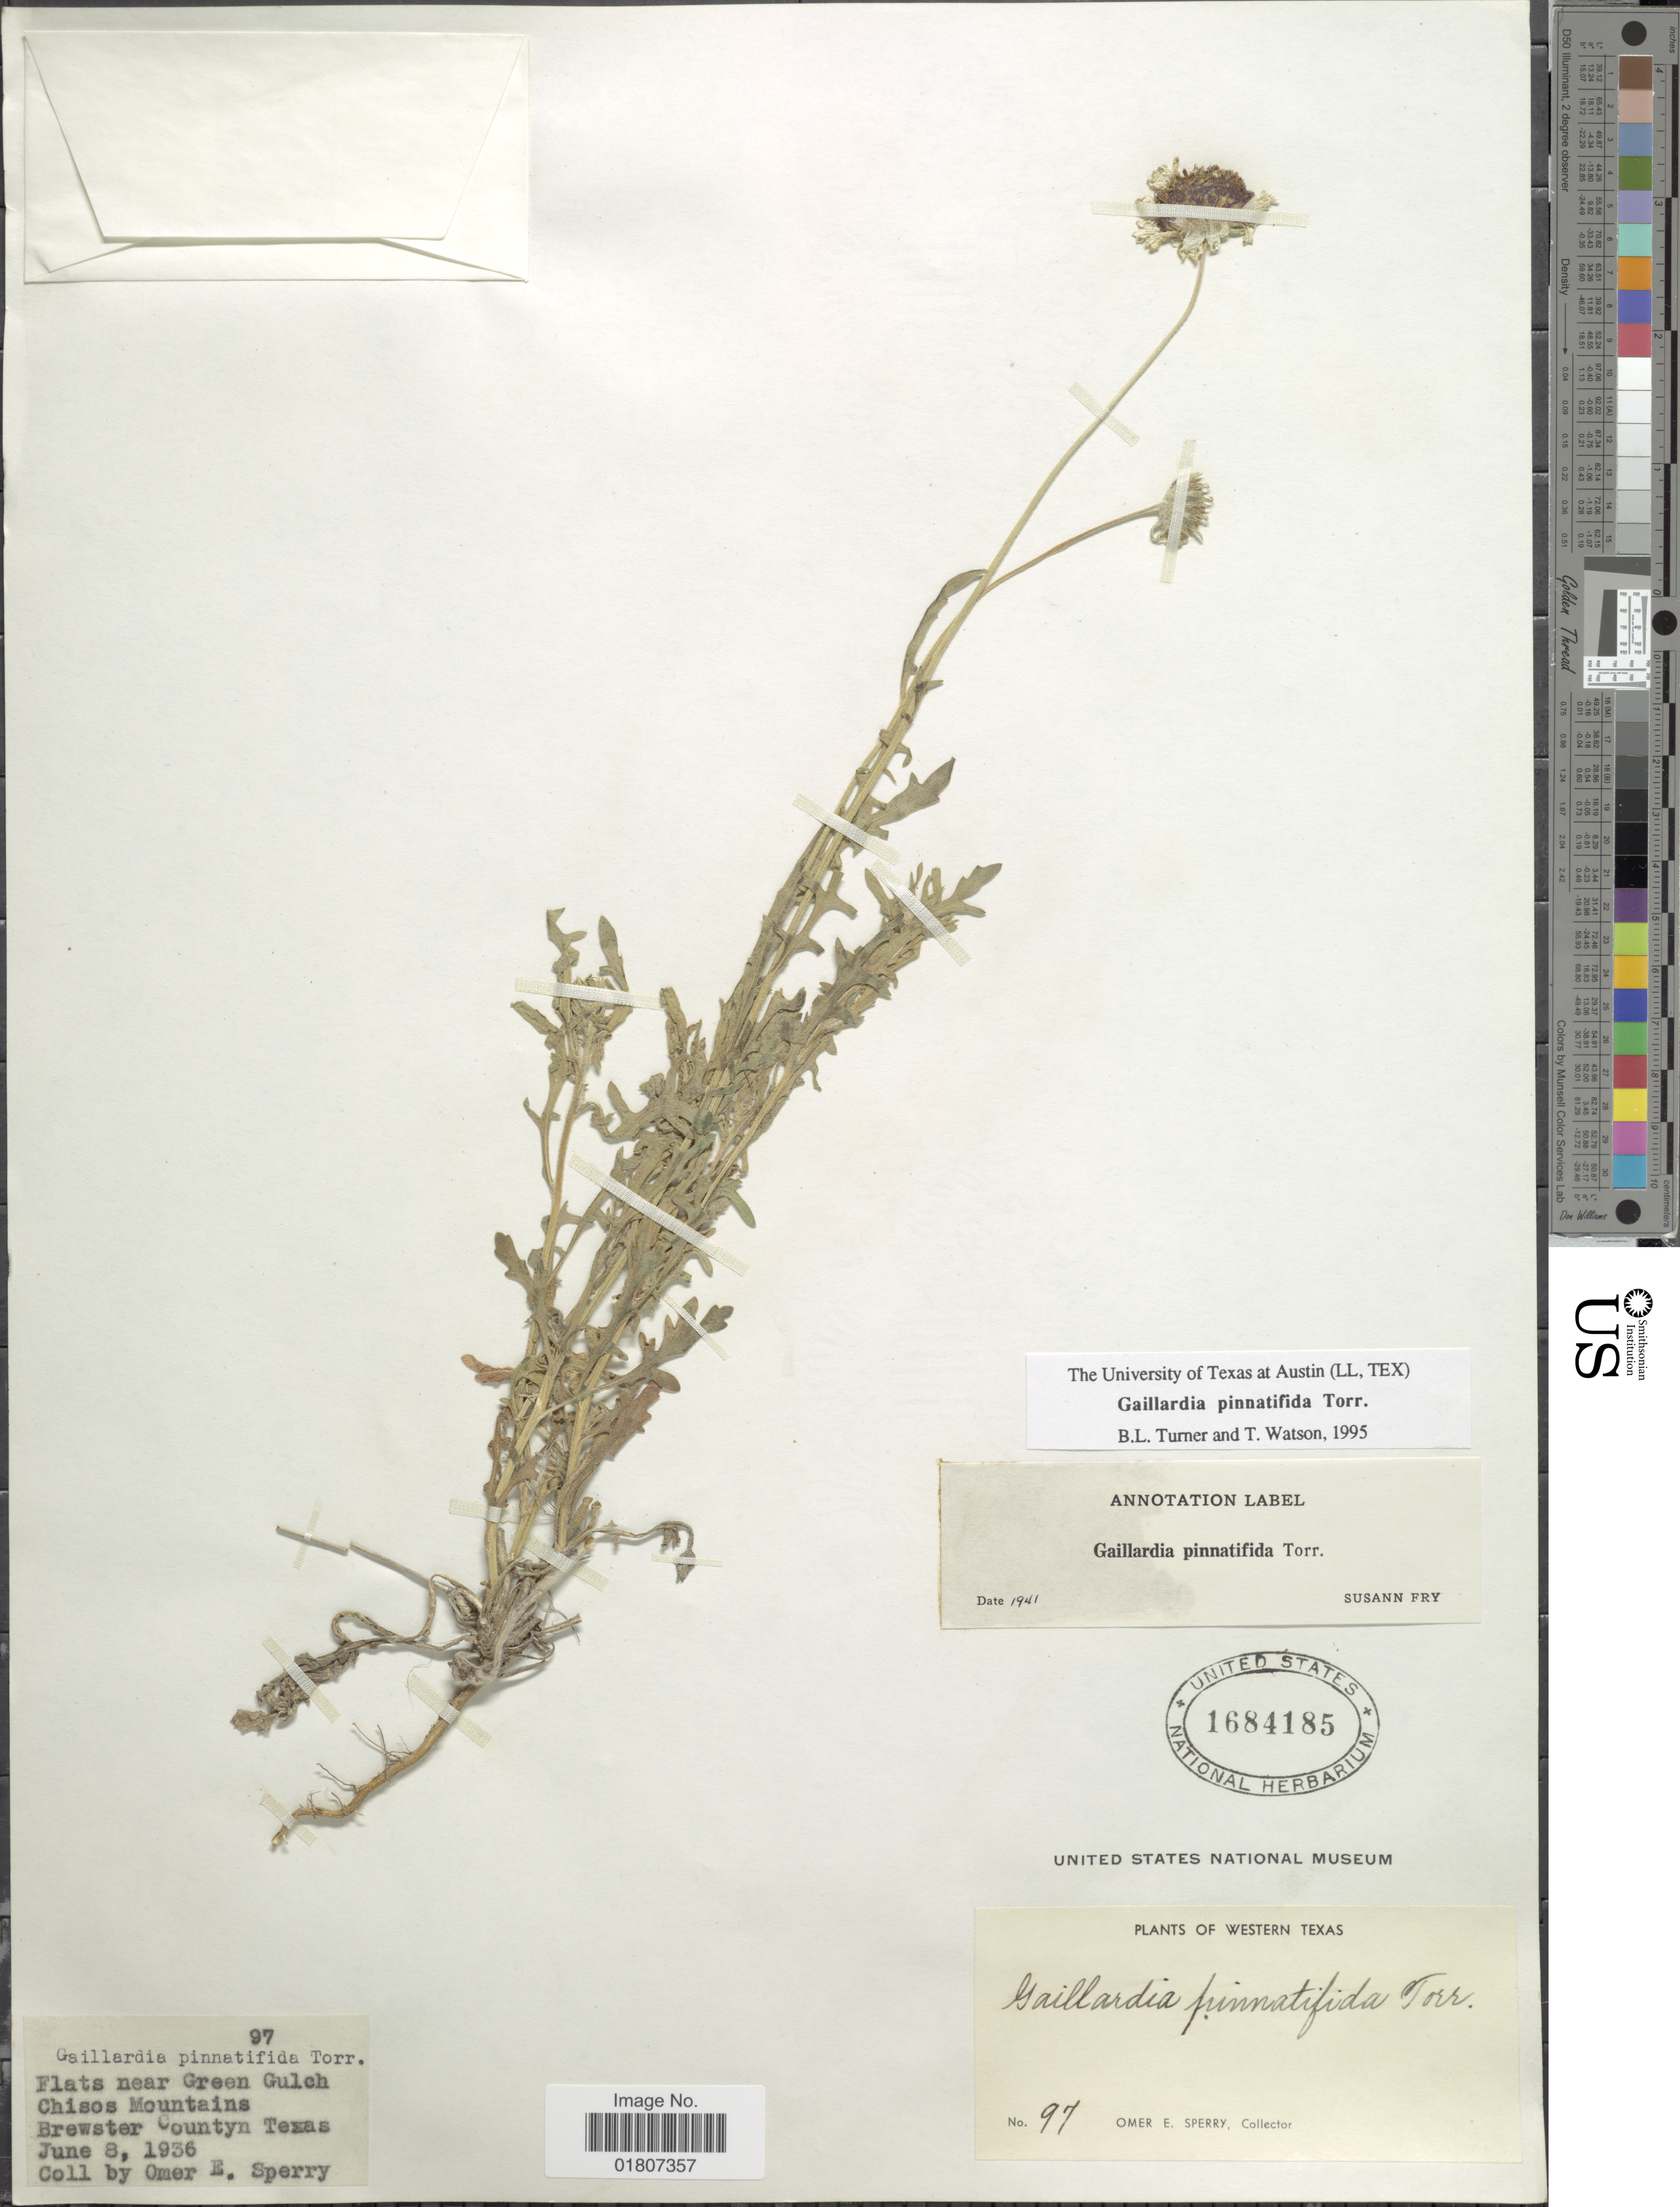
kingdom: Plantae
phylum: Tracheophyta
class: Magnoliopsida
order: Asterales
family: Asteraceae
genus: Gaillardia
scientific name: Gaillardia pinnatifida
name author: Torr.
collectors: O. E. Sperry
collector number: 97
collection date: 1936-06-08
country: United States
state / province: Texas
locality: Flats near Green Gulch. Chisos Mountains, Brewster Countyn Western Texas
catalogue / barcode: US 1684185